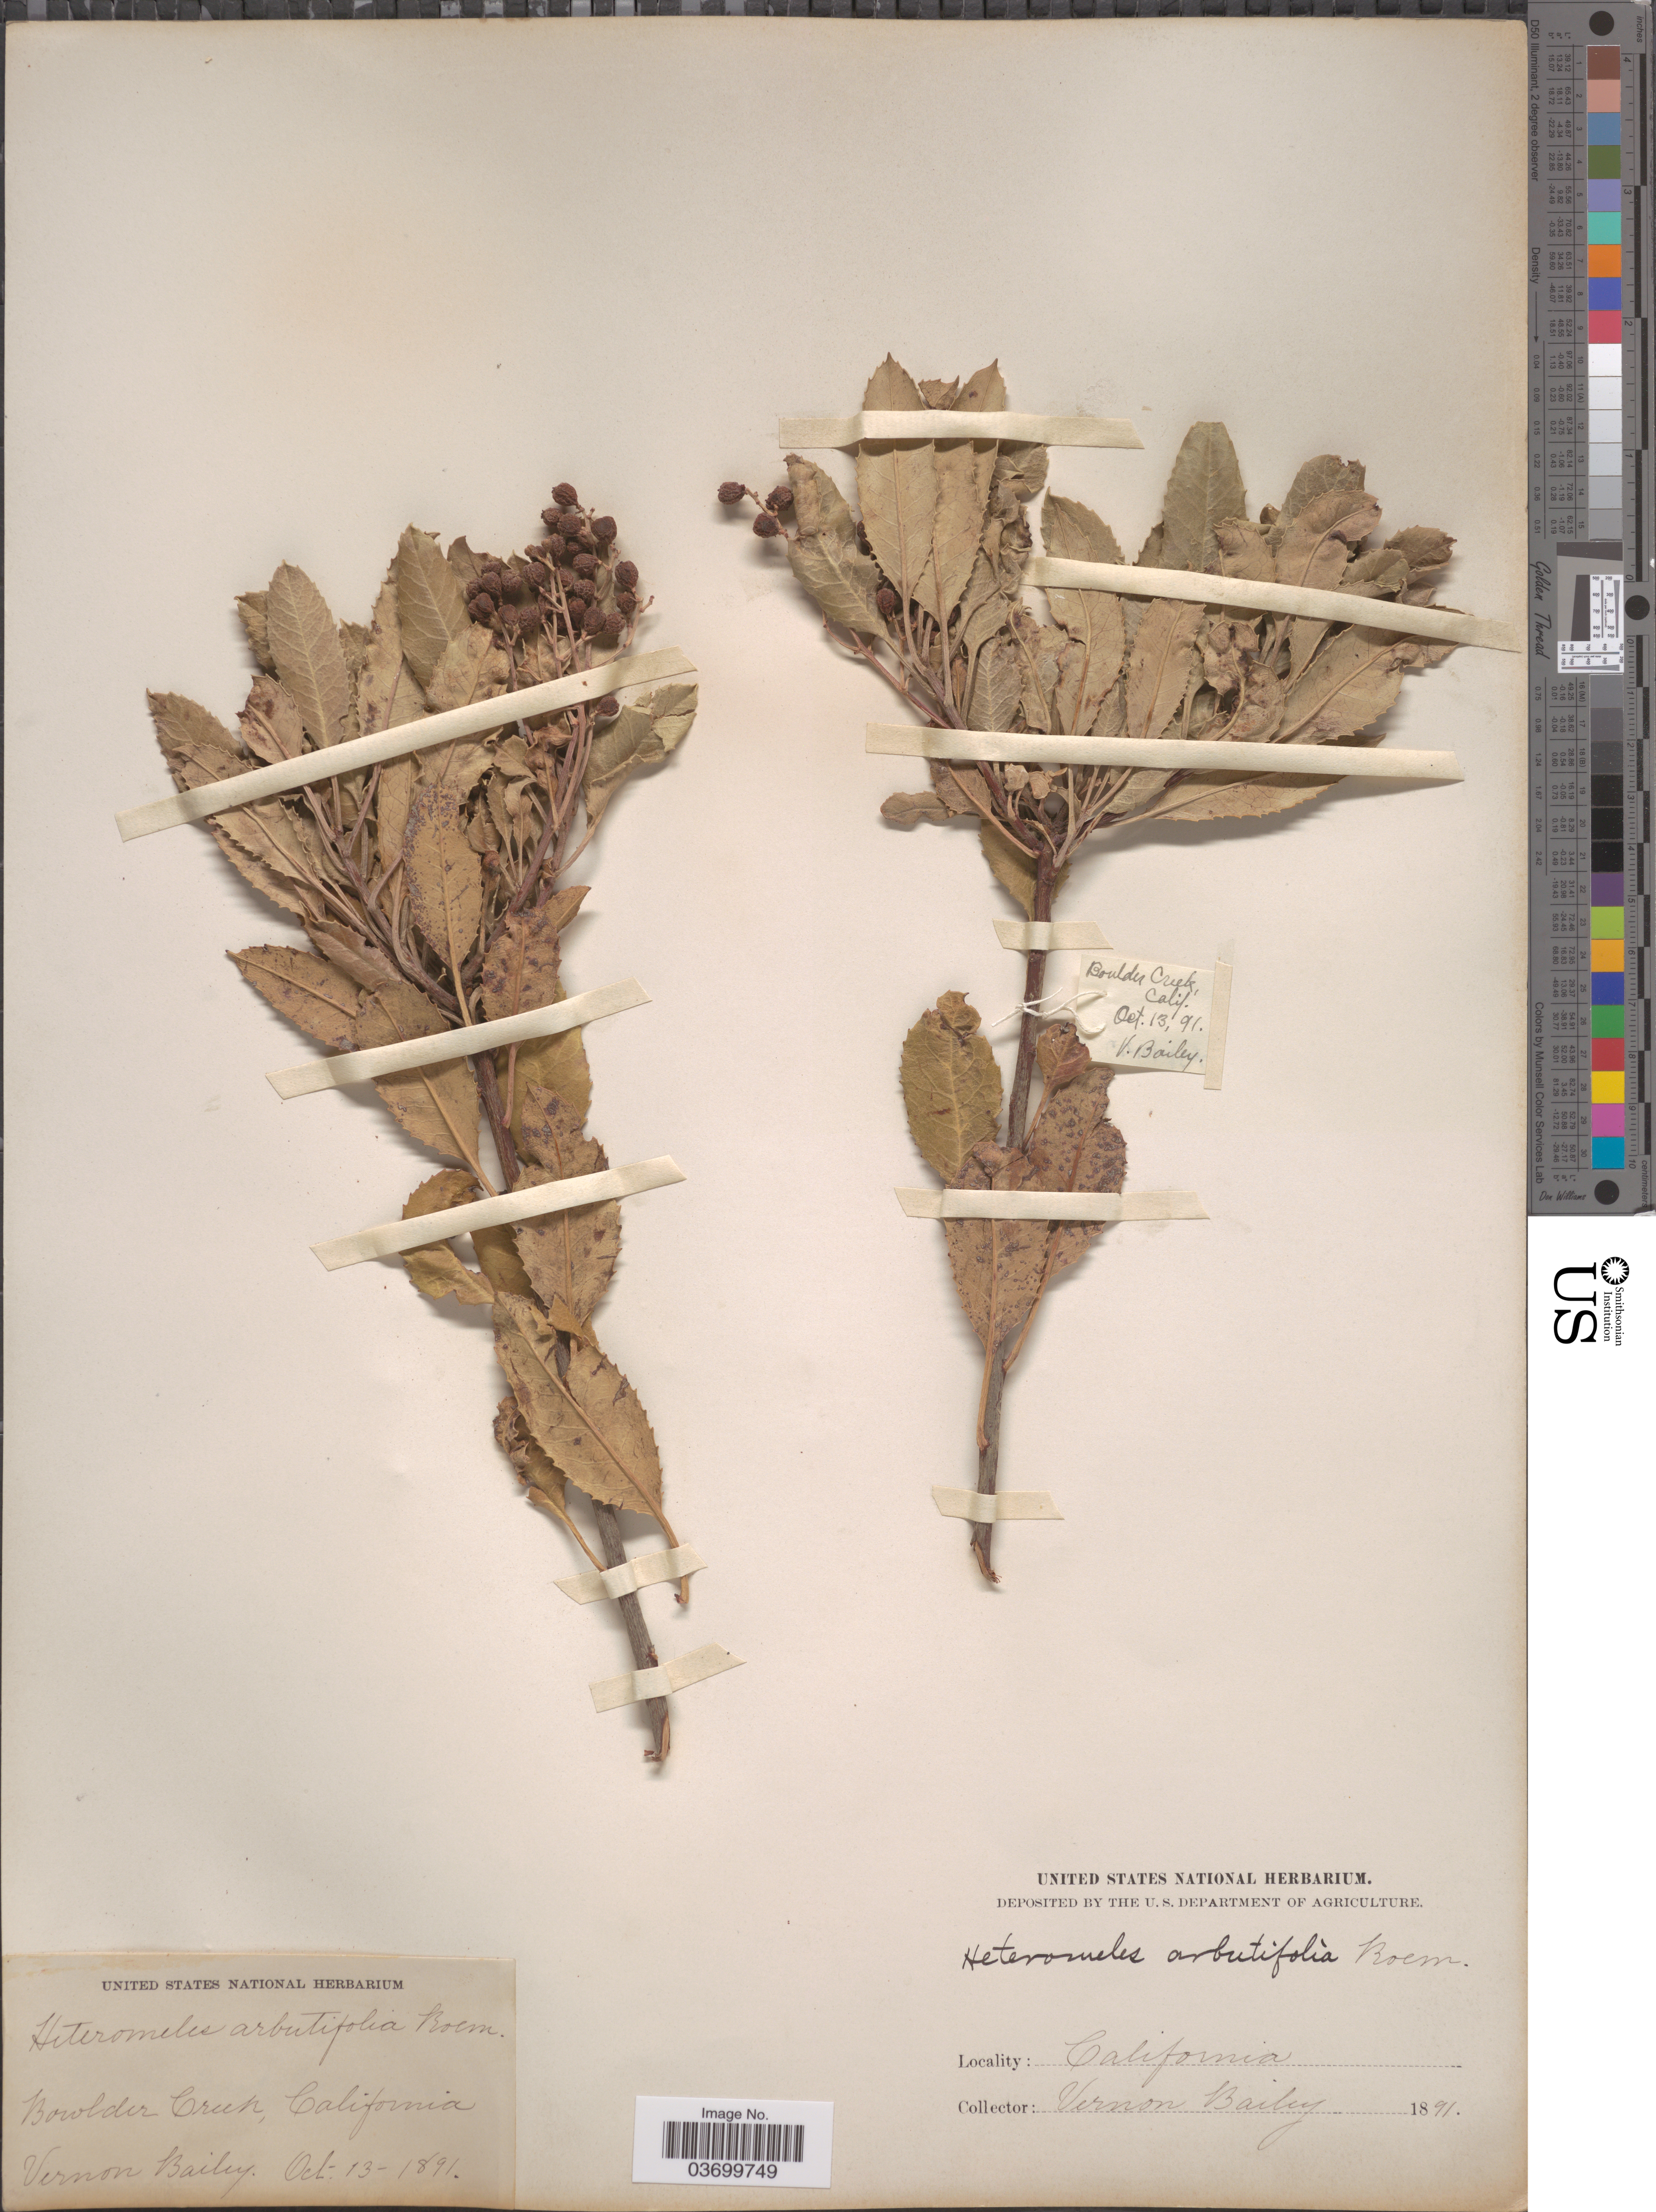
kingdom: Plantae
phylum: Tracheophyta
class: Magnoliopsida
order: Rosales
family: Rosaceae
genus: Heteromeles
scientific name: Heteromeles arbutifolia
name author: (Lindl.) Roemer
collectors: V. O. Bailey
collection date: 1891-10-13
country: United States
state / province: California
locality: Boulder Creek.